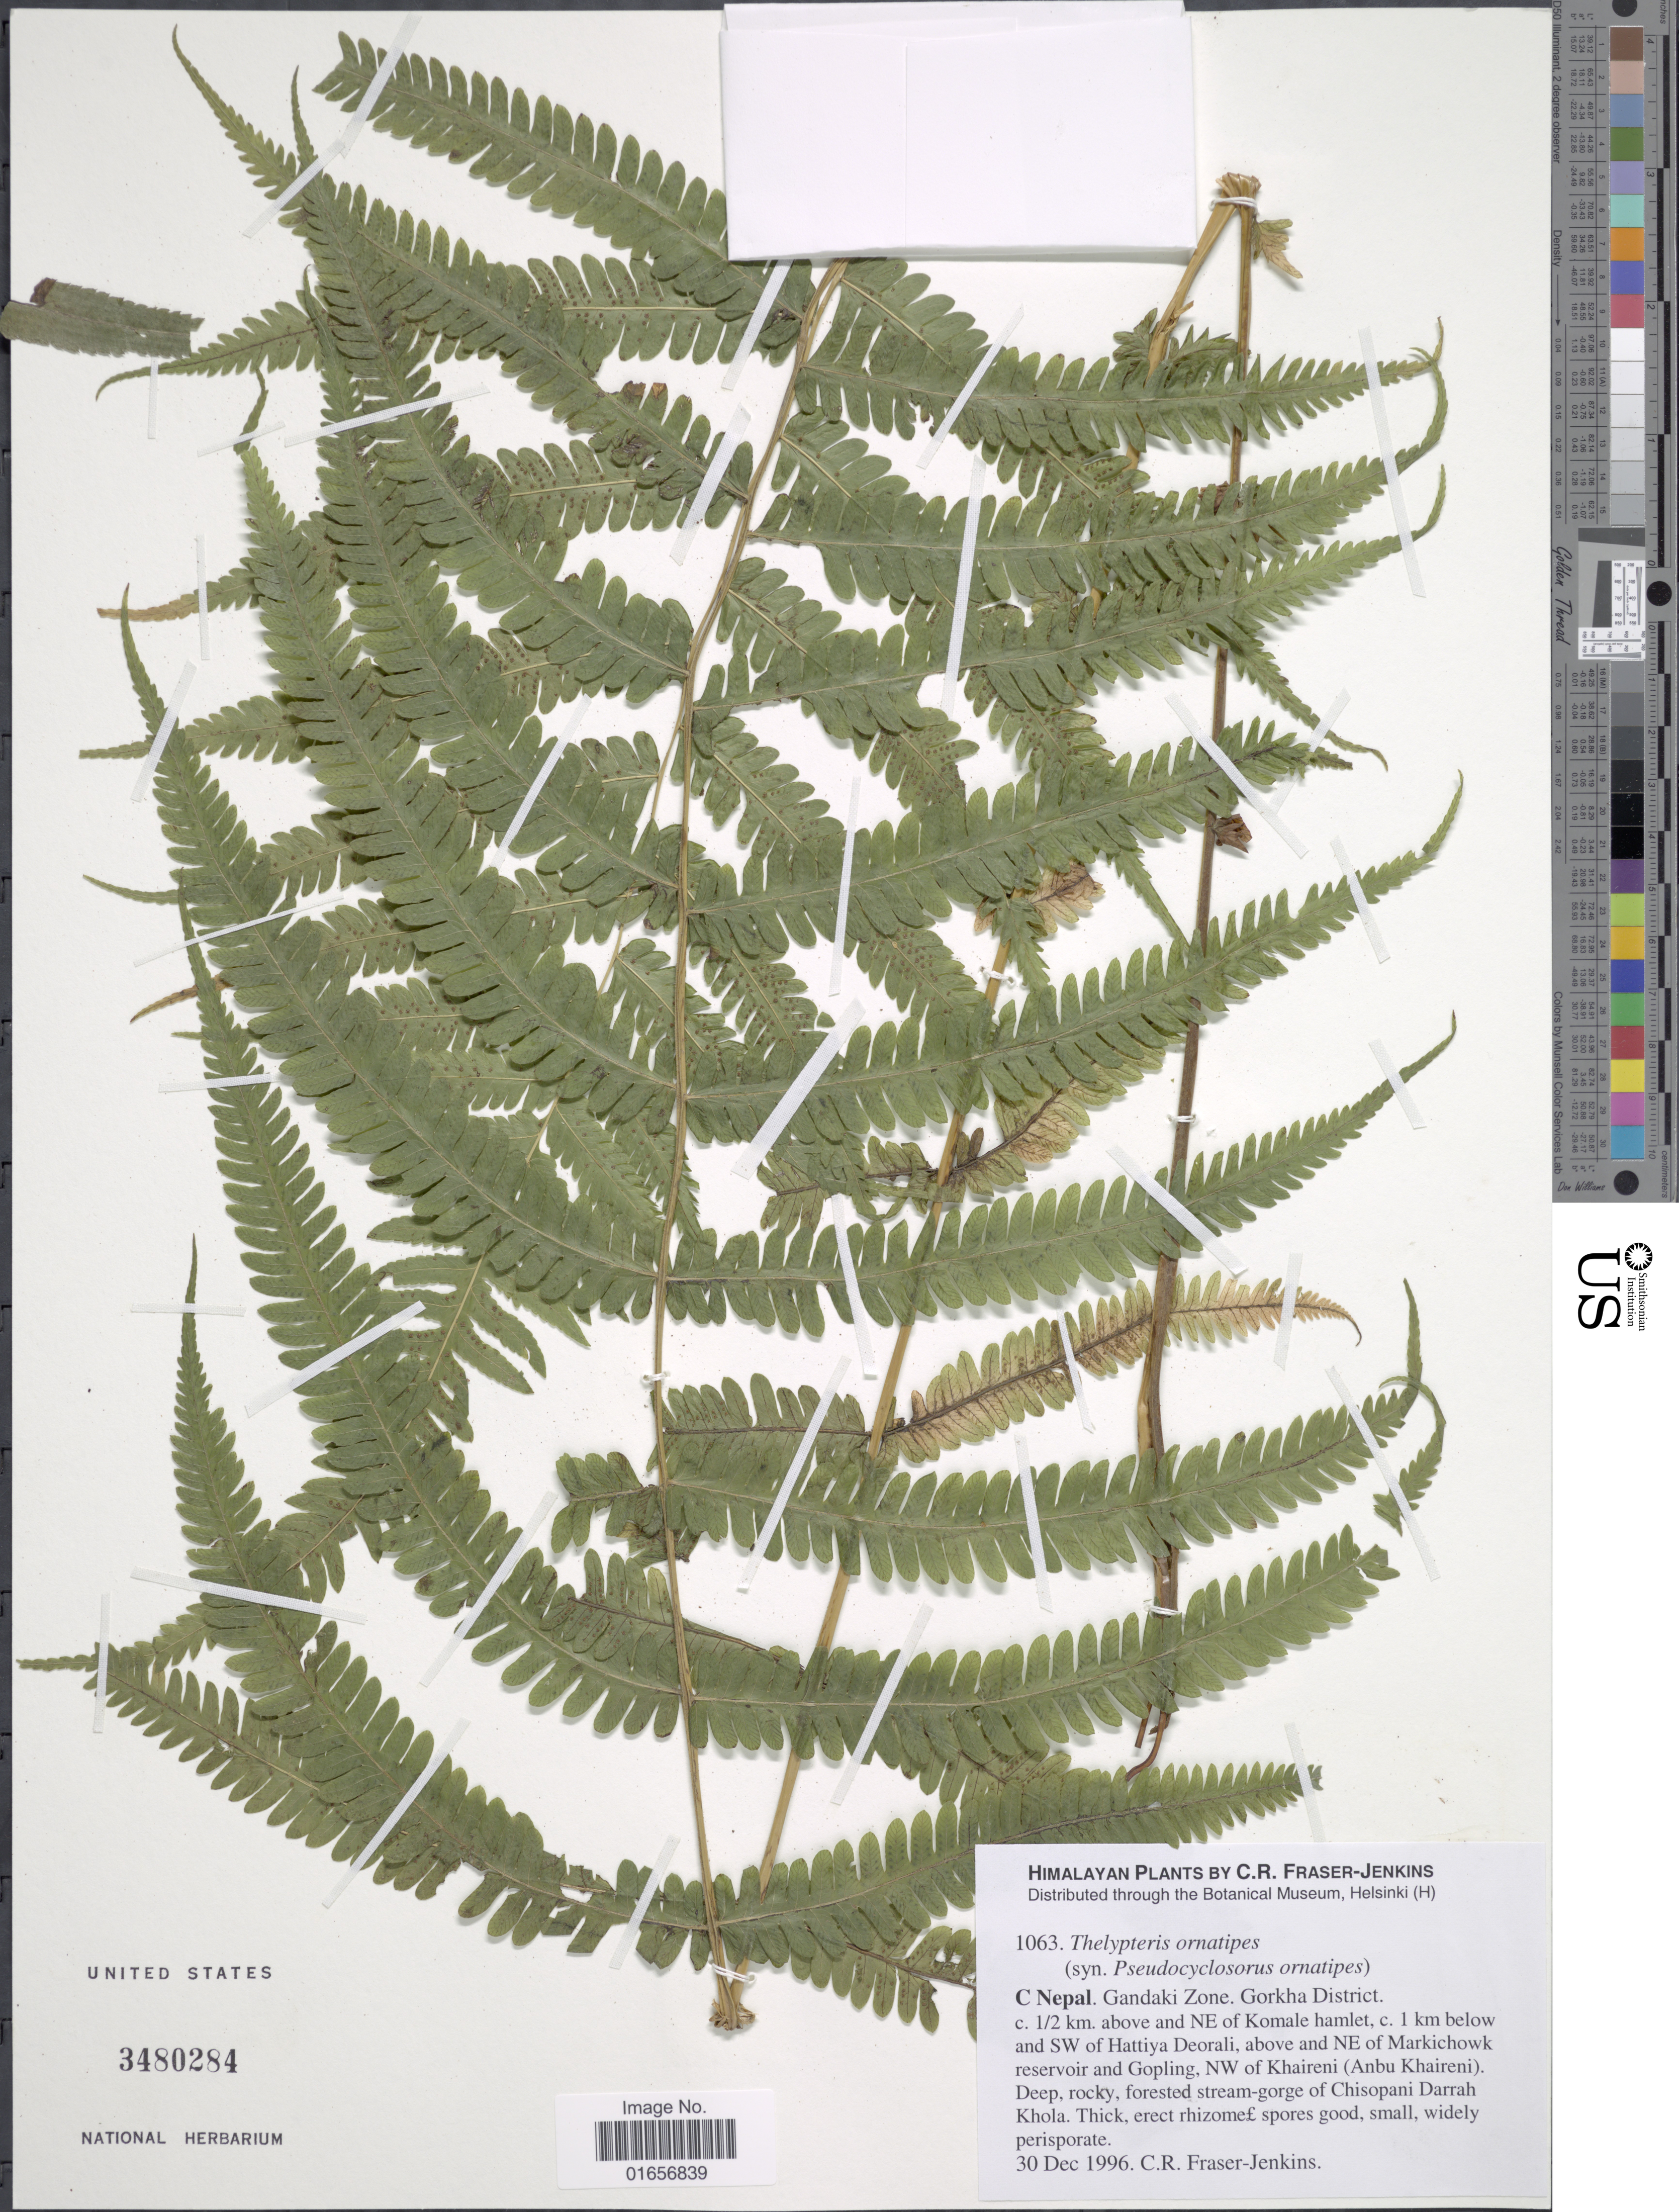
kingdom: Plantae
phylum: Tracheophyta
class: Polypodiopsida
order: Polypodiales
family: Thelypteridaceae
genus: Pseudocyclosorus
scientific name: Pseudocyclosorus ornatipes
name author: Holttum & J.W. Grimes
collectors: C. R. Fraser-Jenkins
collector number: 1063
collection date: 1996-12-30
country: Nepal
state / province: Gandaki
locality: Himalayan, C Nepal. Gorkha District, c. 1/2 km. above and NE of Komale hamlet, c. 1 km below and SW of Hattiya Deorali, above and NE of Markichowk reservoir and Gopling, NW of Khaireni (Anbu Khaireni), forested stream- gorge of Chisopani Darrah Khola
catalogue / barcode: US 3480284